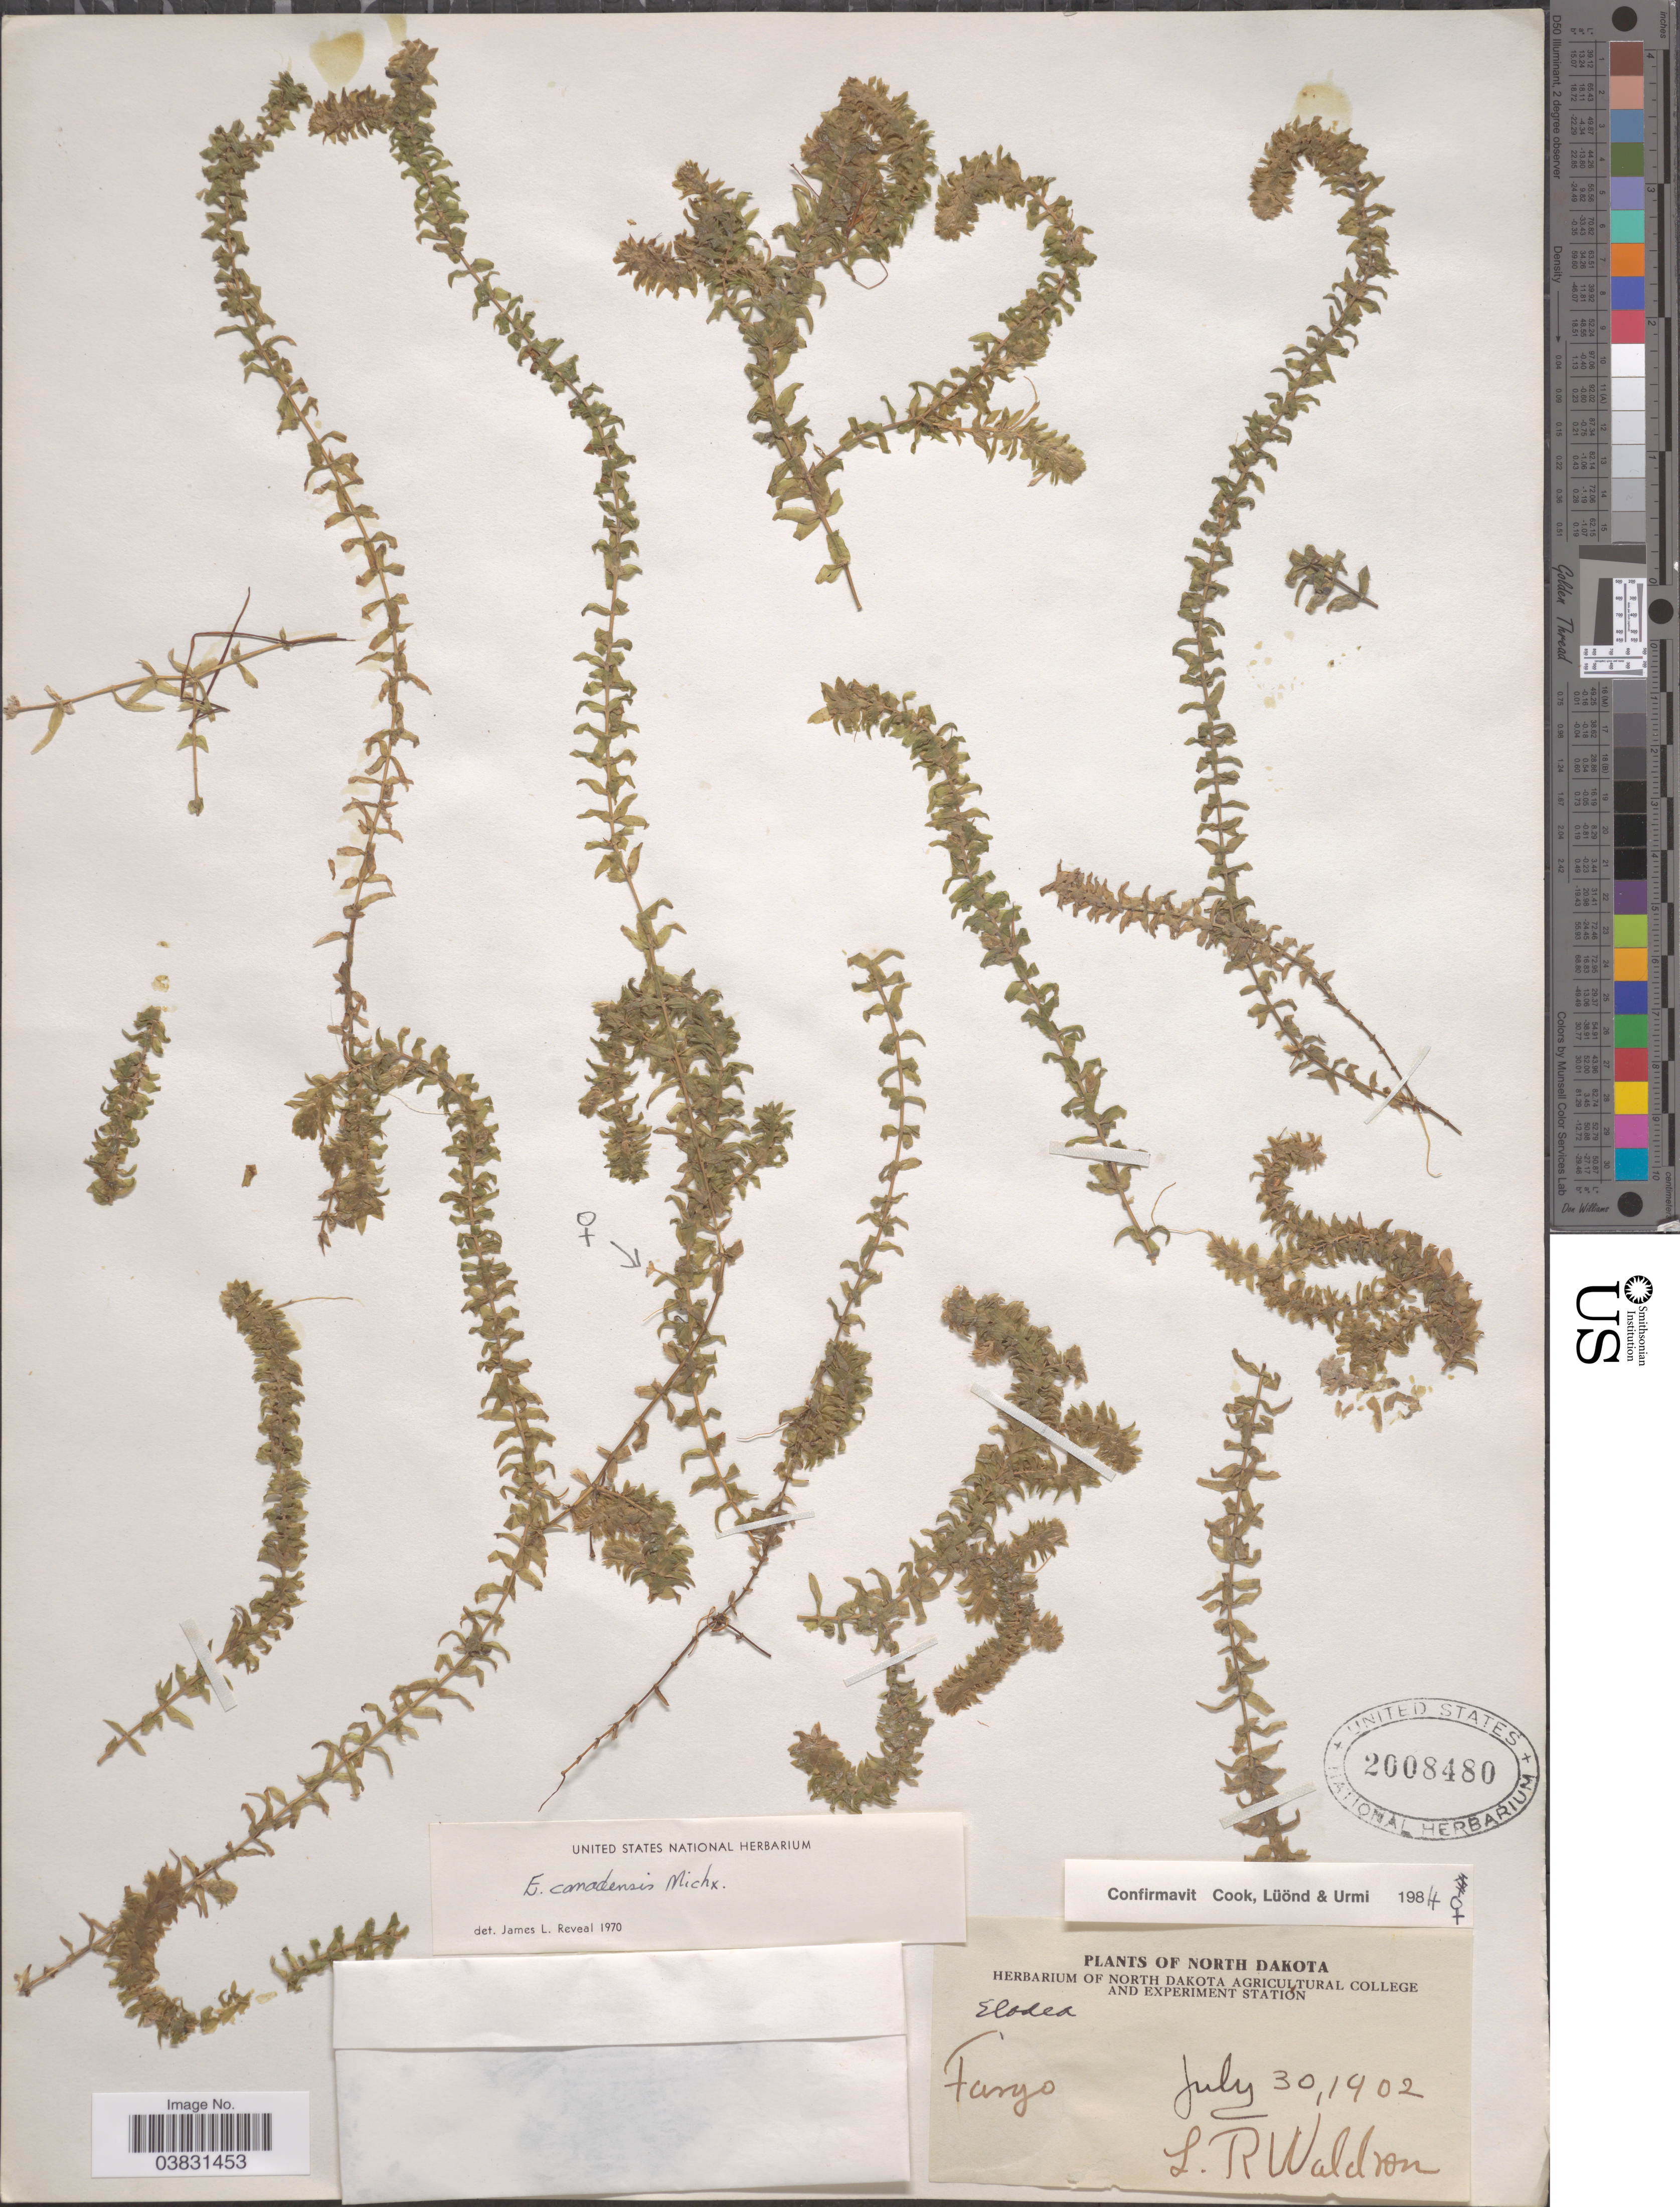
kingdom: Plantae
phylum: Tracheophyta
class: Liliopsida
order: Alismatales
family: Hydrocharitaceae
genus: Elodea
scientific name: Elodea canadensis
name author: Michx.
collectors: L. Waldron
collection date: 1902-07-30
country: United States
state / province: North Dakota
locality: Fargo.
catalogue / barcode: US 2008480